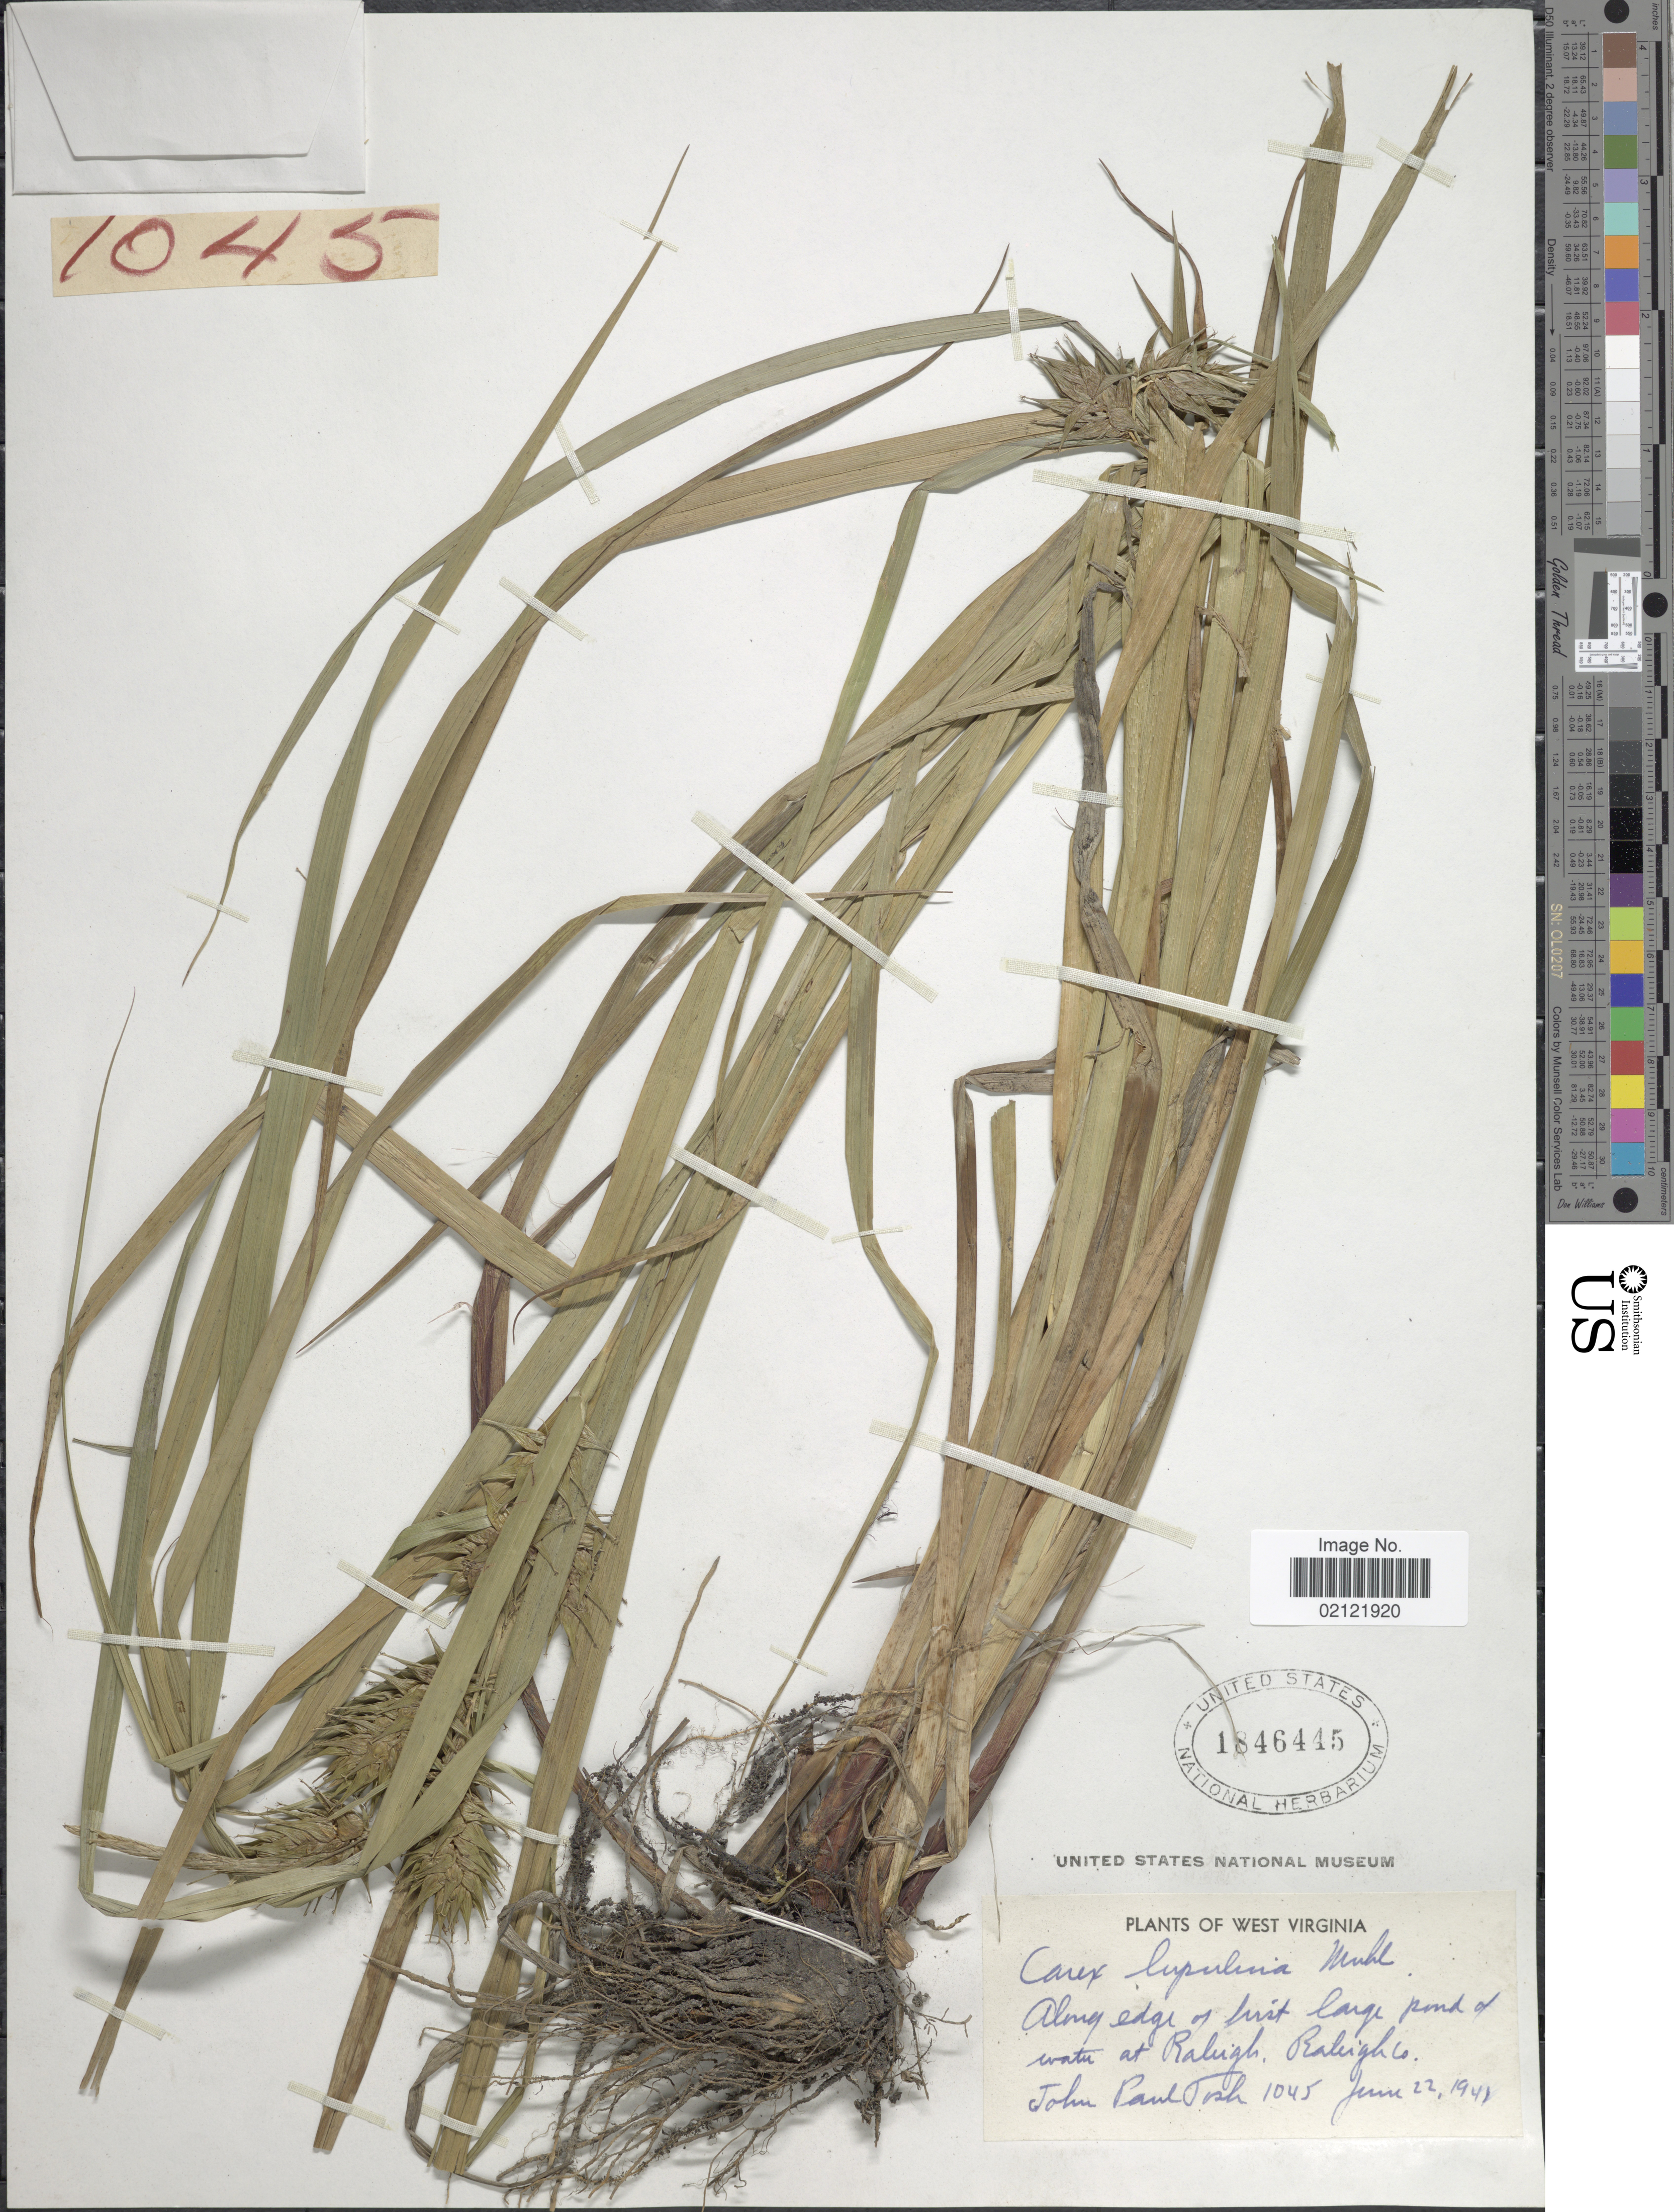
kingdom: Plantae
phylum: Tracheophyta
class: Liliopsida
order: Poales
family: Cyperaceae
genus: Carex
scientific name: Carex lupulina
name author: Muhl. ex Willd.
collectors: J. Tosh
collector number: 1045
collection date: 1941-06-22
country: United States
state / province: West Virginia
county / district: Raleigh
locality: Along edge of first large pond of water at Raleigh, Raleigh Co.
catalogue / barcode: US 1846445